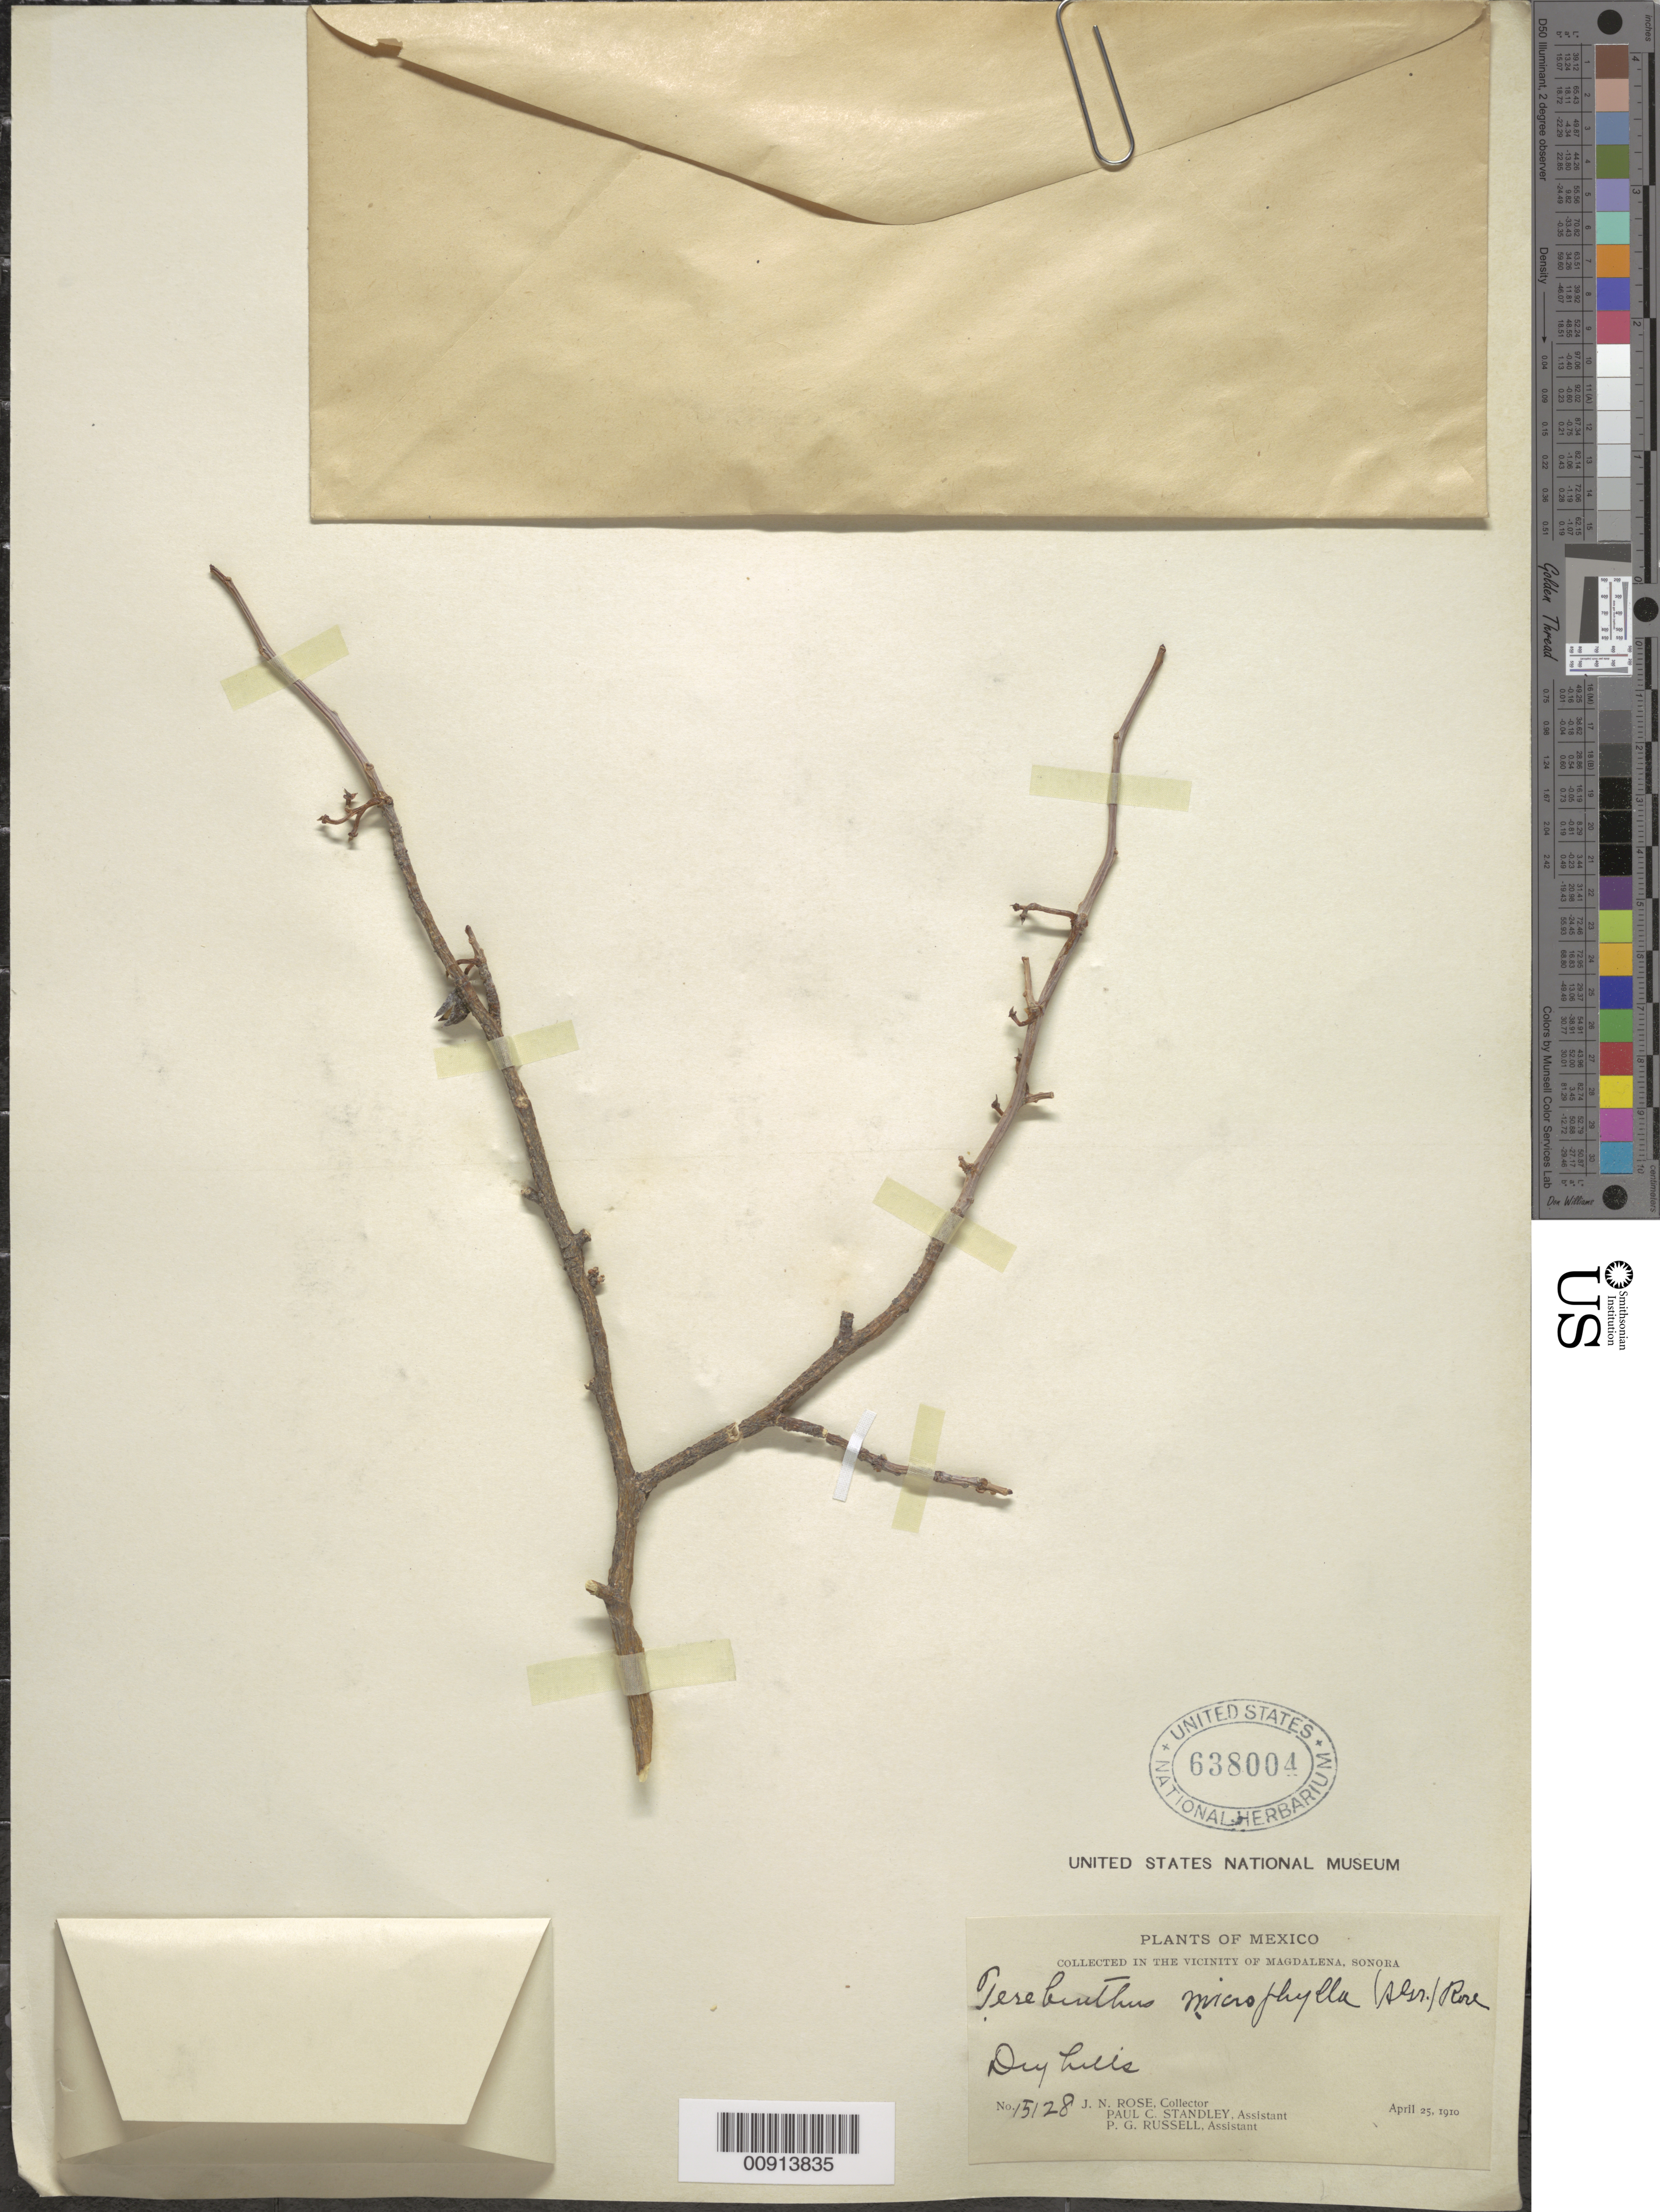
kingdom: Plantae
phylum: Tracheophyta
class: Magnoliopsida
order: Sapindales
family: Burseraceae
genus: Bursera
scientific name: Bursera microphylla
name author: A. Gray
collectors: J. N. Rose, P. C. Standley & P. G. Russell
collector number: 15128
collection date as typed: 25 Apr 1910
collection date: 1910-04-25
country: Mexico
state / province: Sonora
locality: Vicinity of Magdalena, Sonora.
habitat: Dry hills.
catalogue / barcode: US 638004